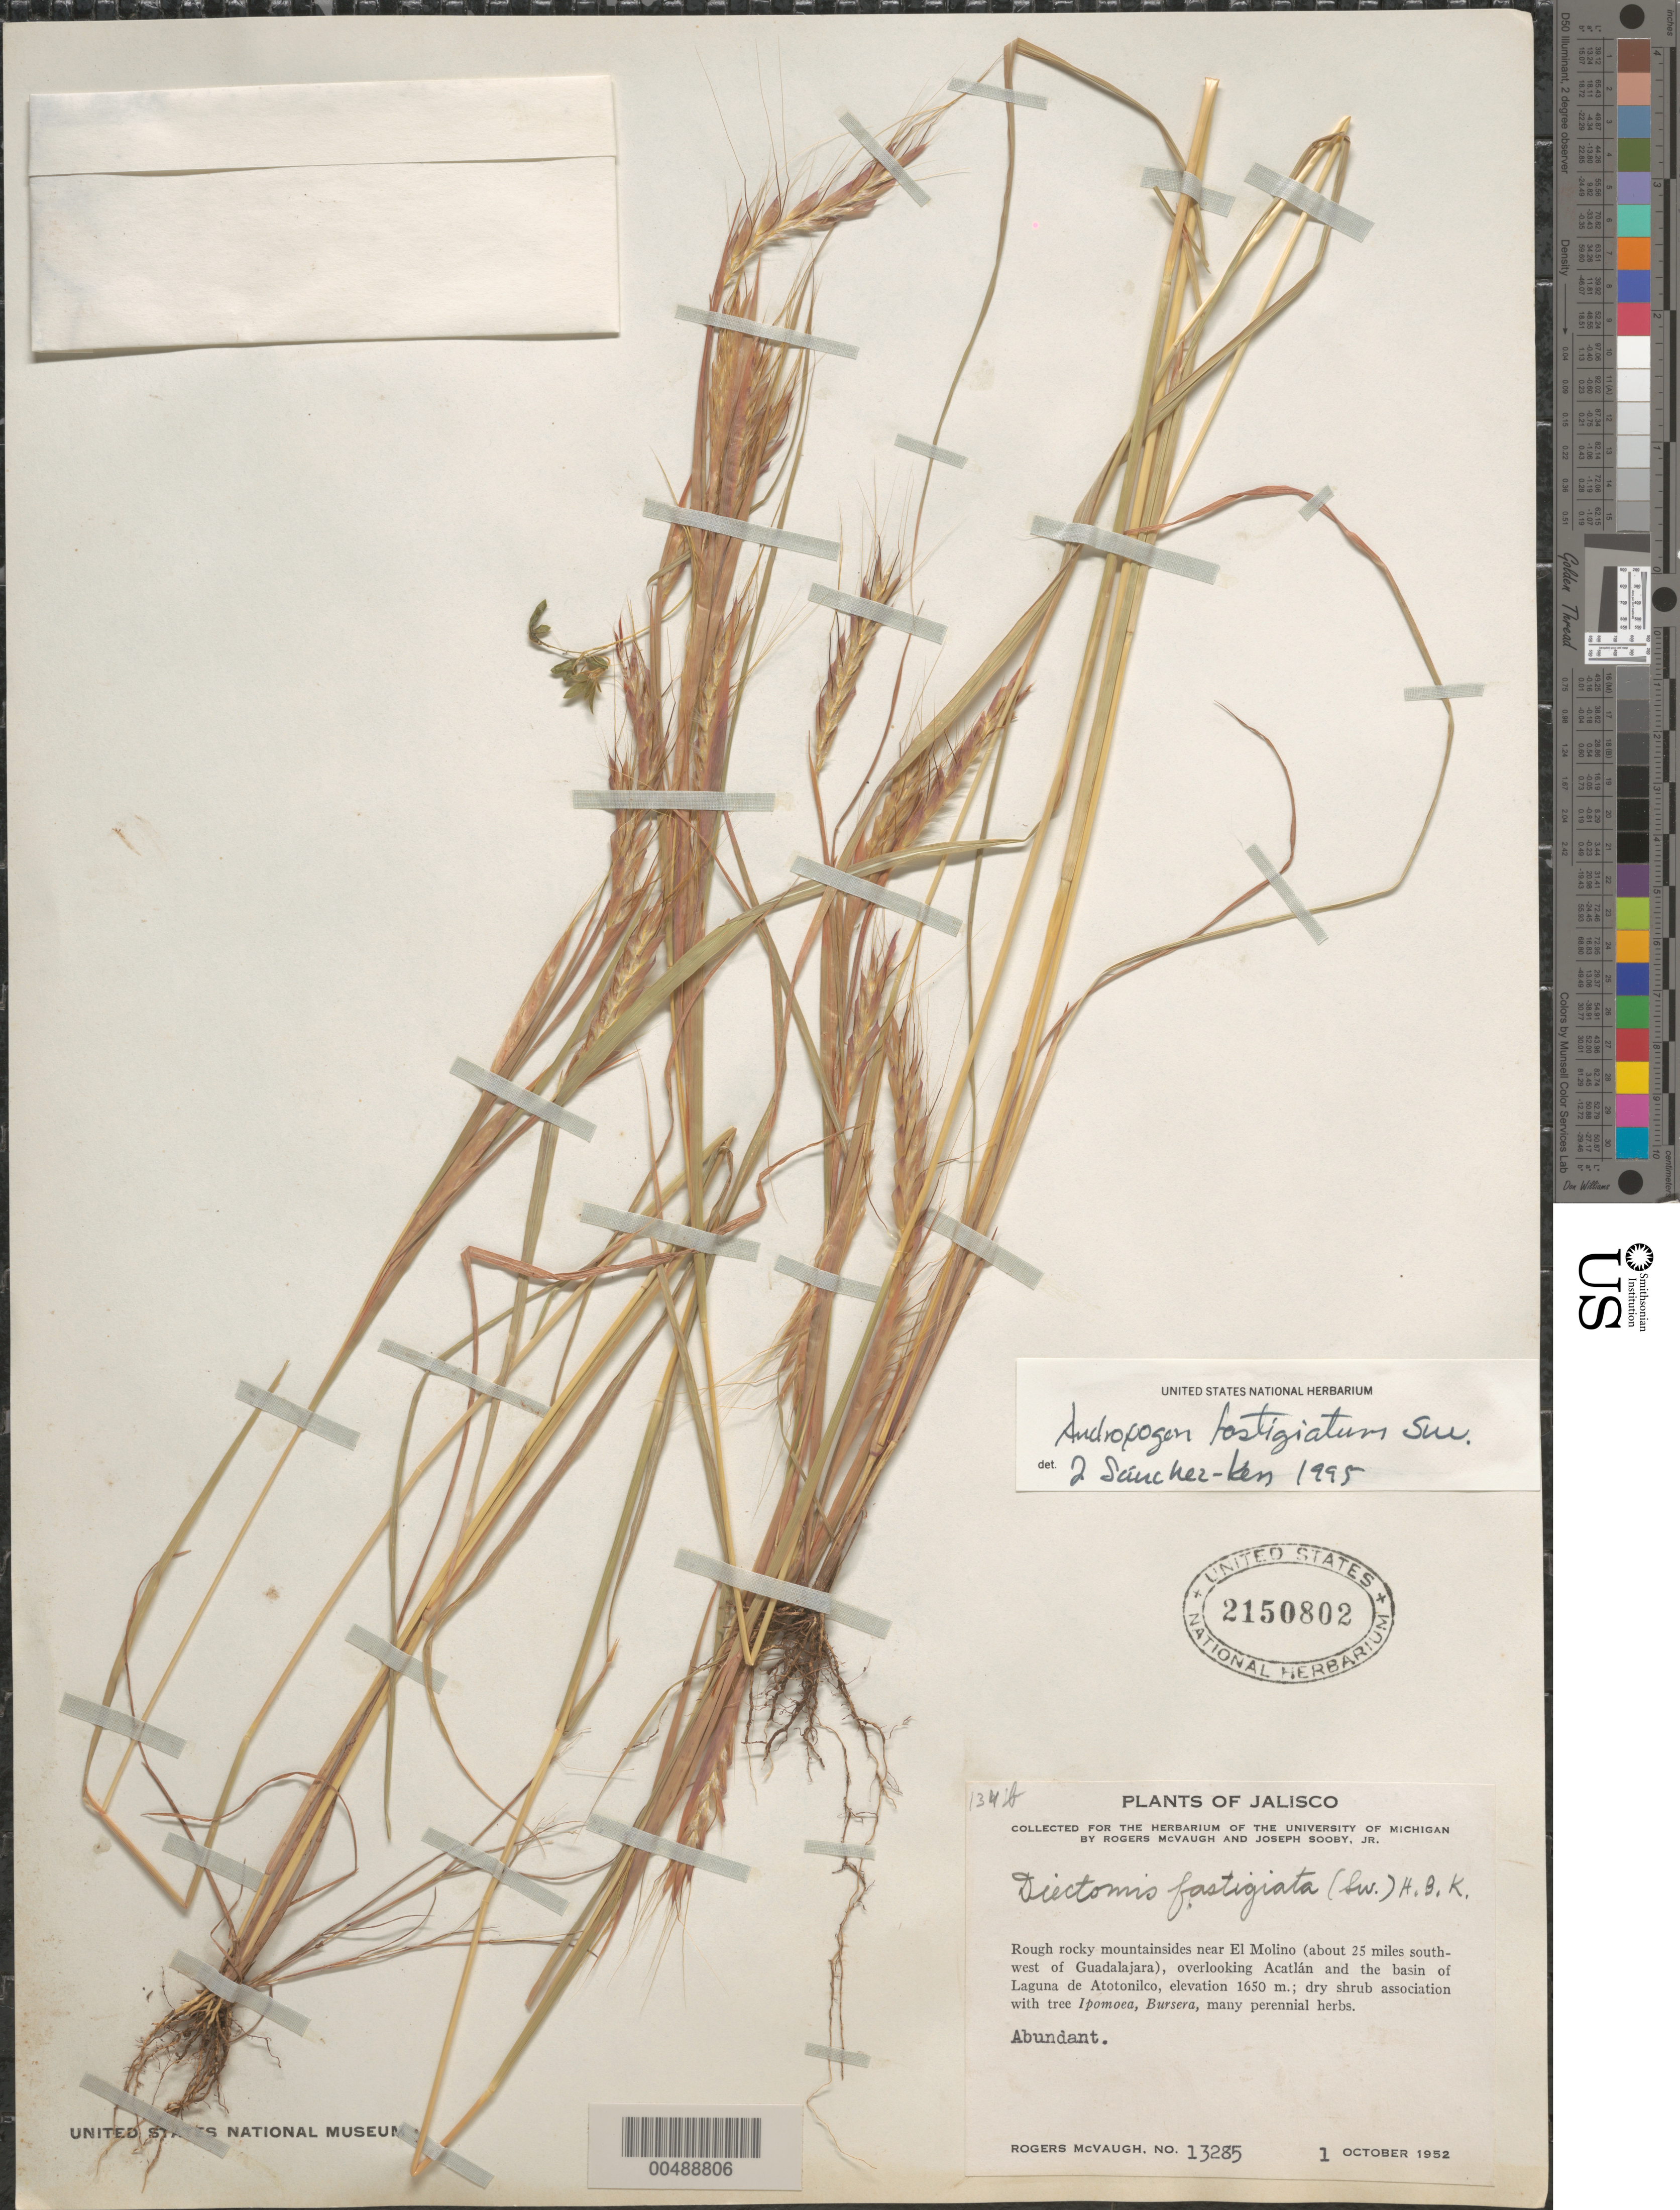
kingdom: Plantae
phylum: Tracheophyta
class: Liliopsida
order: Poales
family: Poaceae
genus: Andropogon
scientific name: Andropogon fastigiatus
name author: Sw.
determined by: Sánchez-Ken, J. G.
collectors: R. McVaugh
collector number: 13285/134b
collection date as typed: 1 Oct 1952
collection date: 1952-10-01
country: Mexico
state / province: Jalisco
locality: Near El Molino (about 25 mi SW of Guadalajara), overlooking Acatlán and the basin of Laguna de Atotonilco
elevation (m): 1650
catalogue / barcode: US 2150802